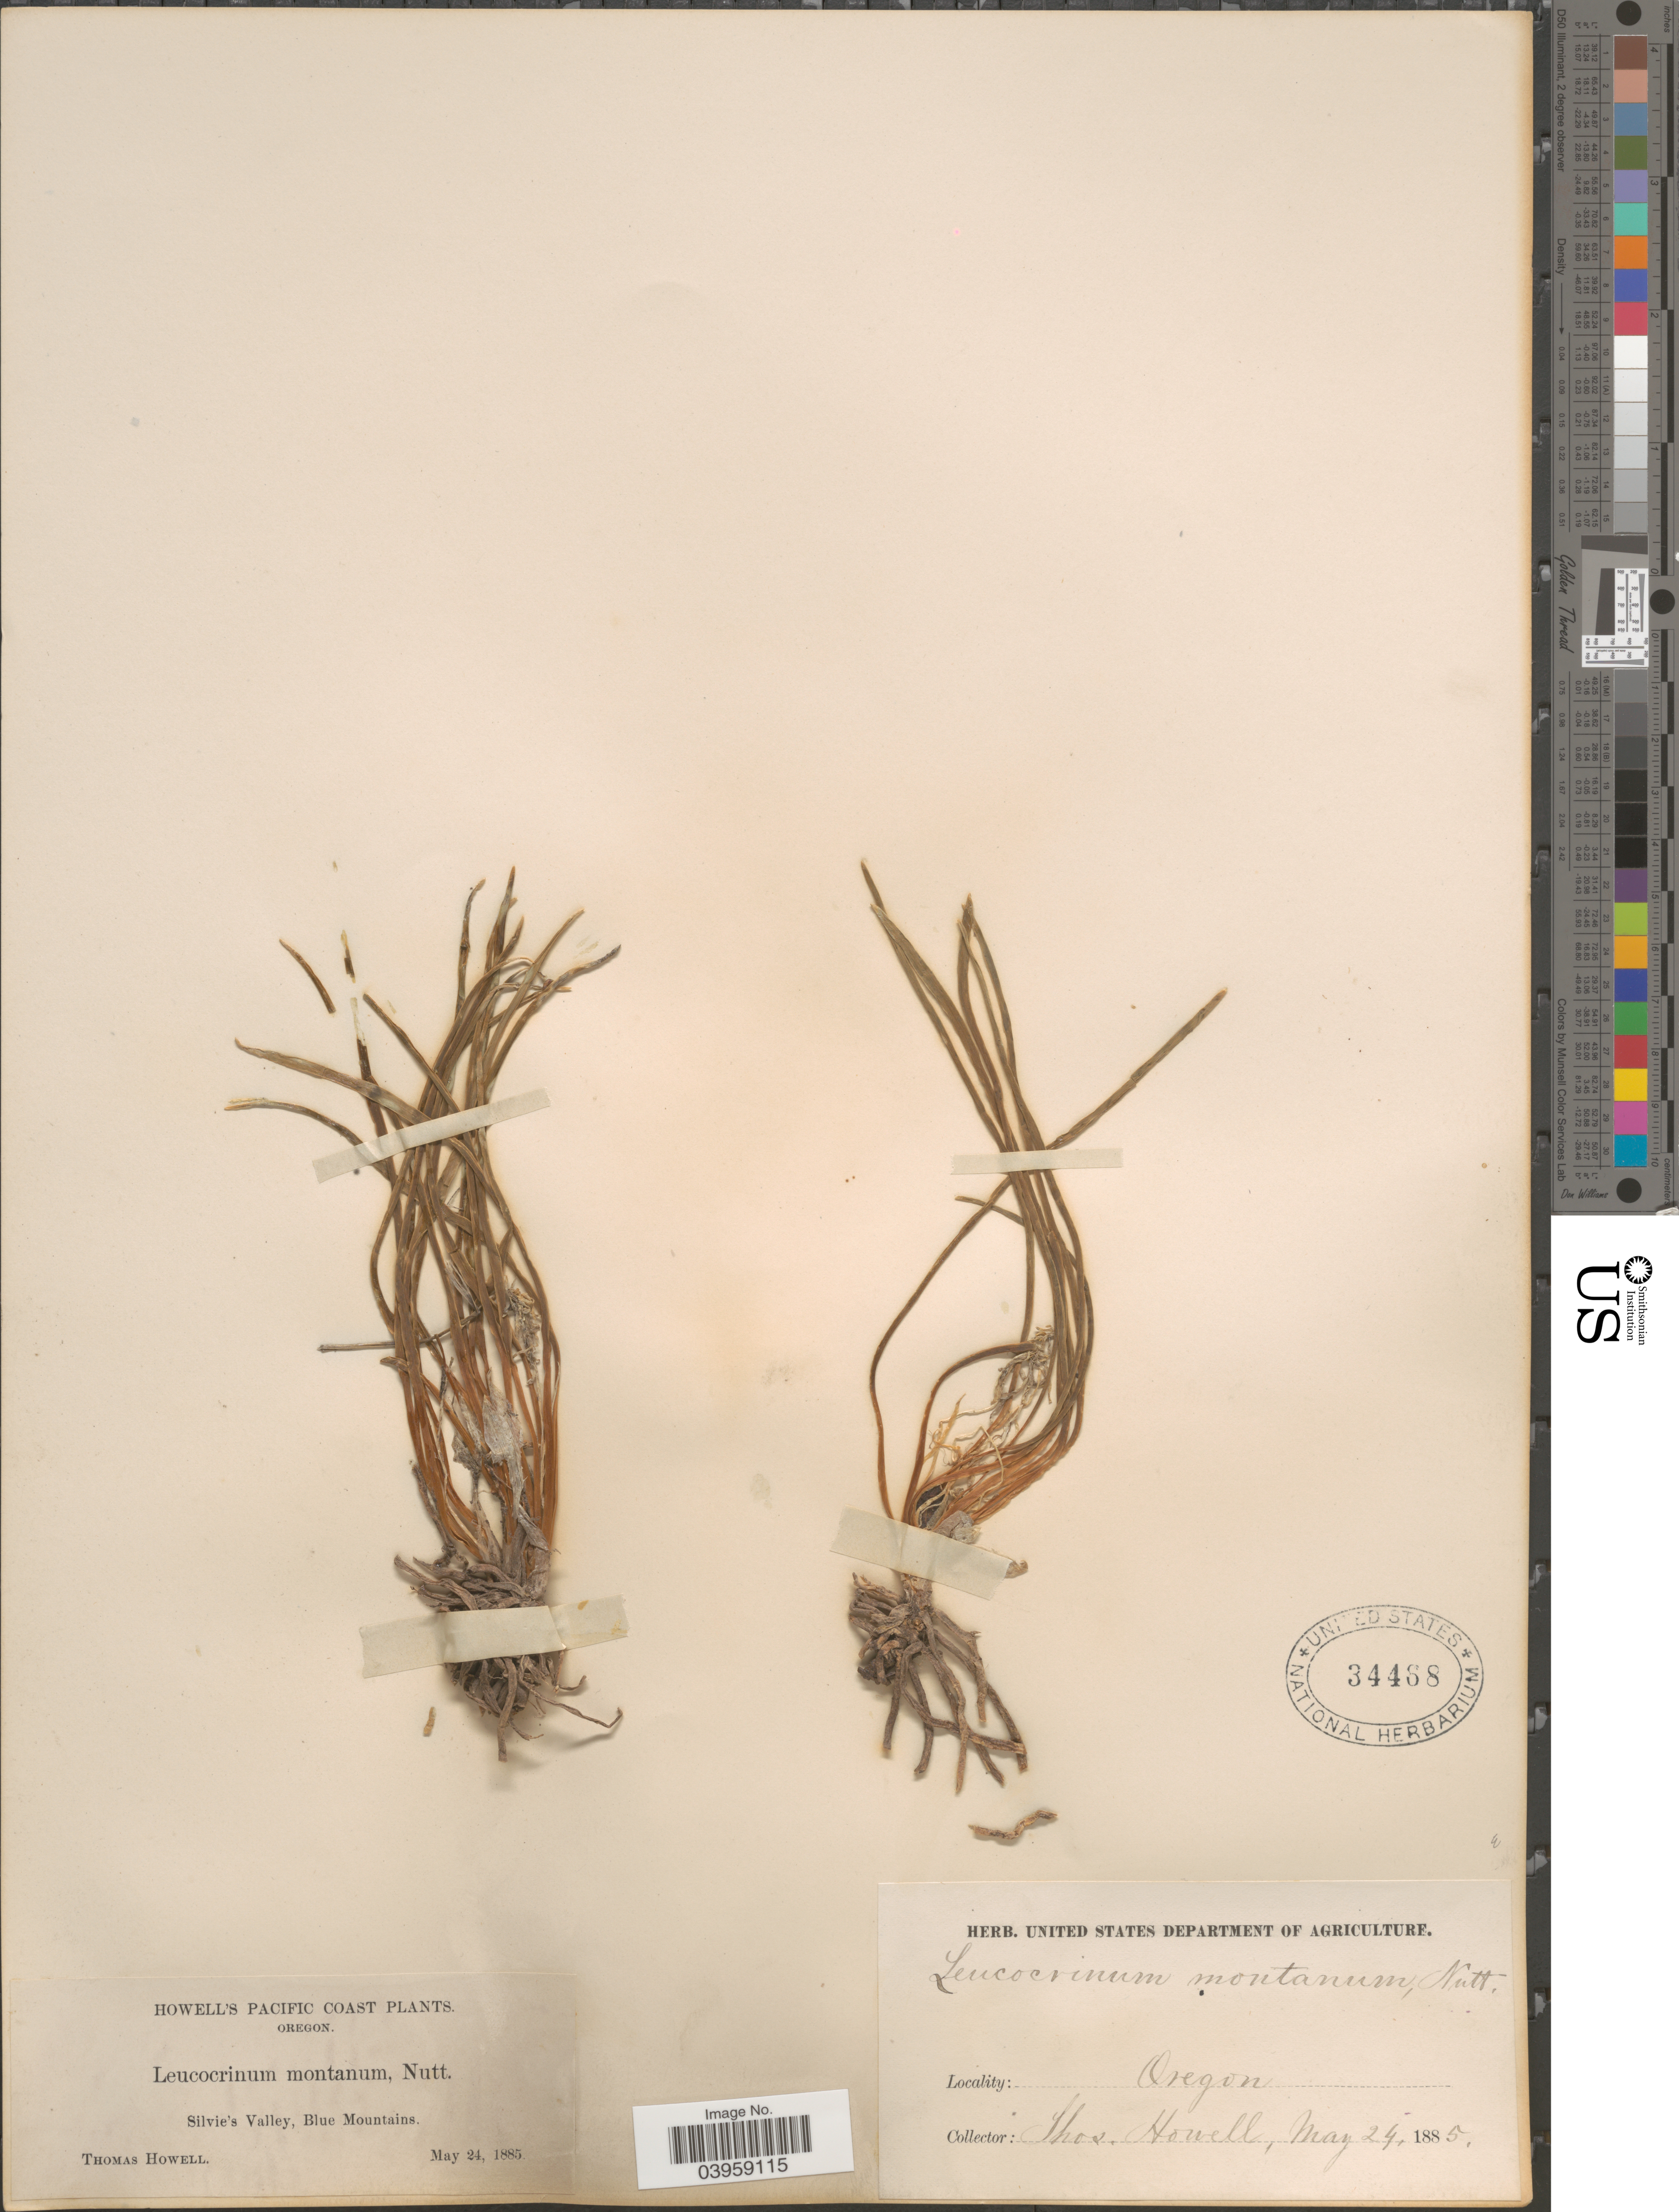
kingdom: Plantae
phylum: Tracheophyta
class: Liliopsida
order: Asparagales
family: Asparagaceae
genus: Leucocrinum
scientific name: Leucocrinum montanum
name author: Nutt.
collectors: T. Howell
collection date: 1885-05-24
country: United States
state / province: Oregon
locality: Pacific Coast. Silvie's Valley, Blue Mountains.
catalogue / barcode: US 34468